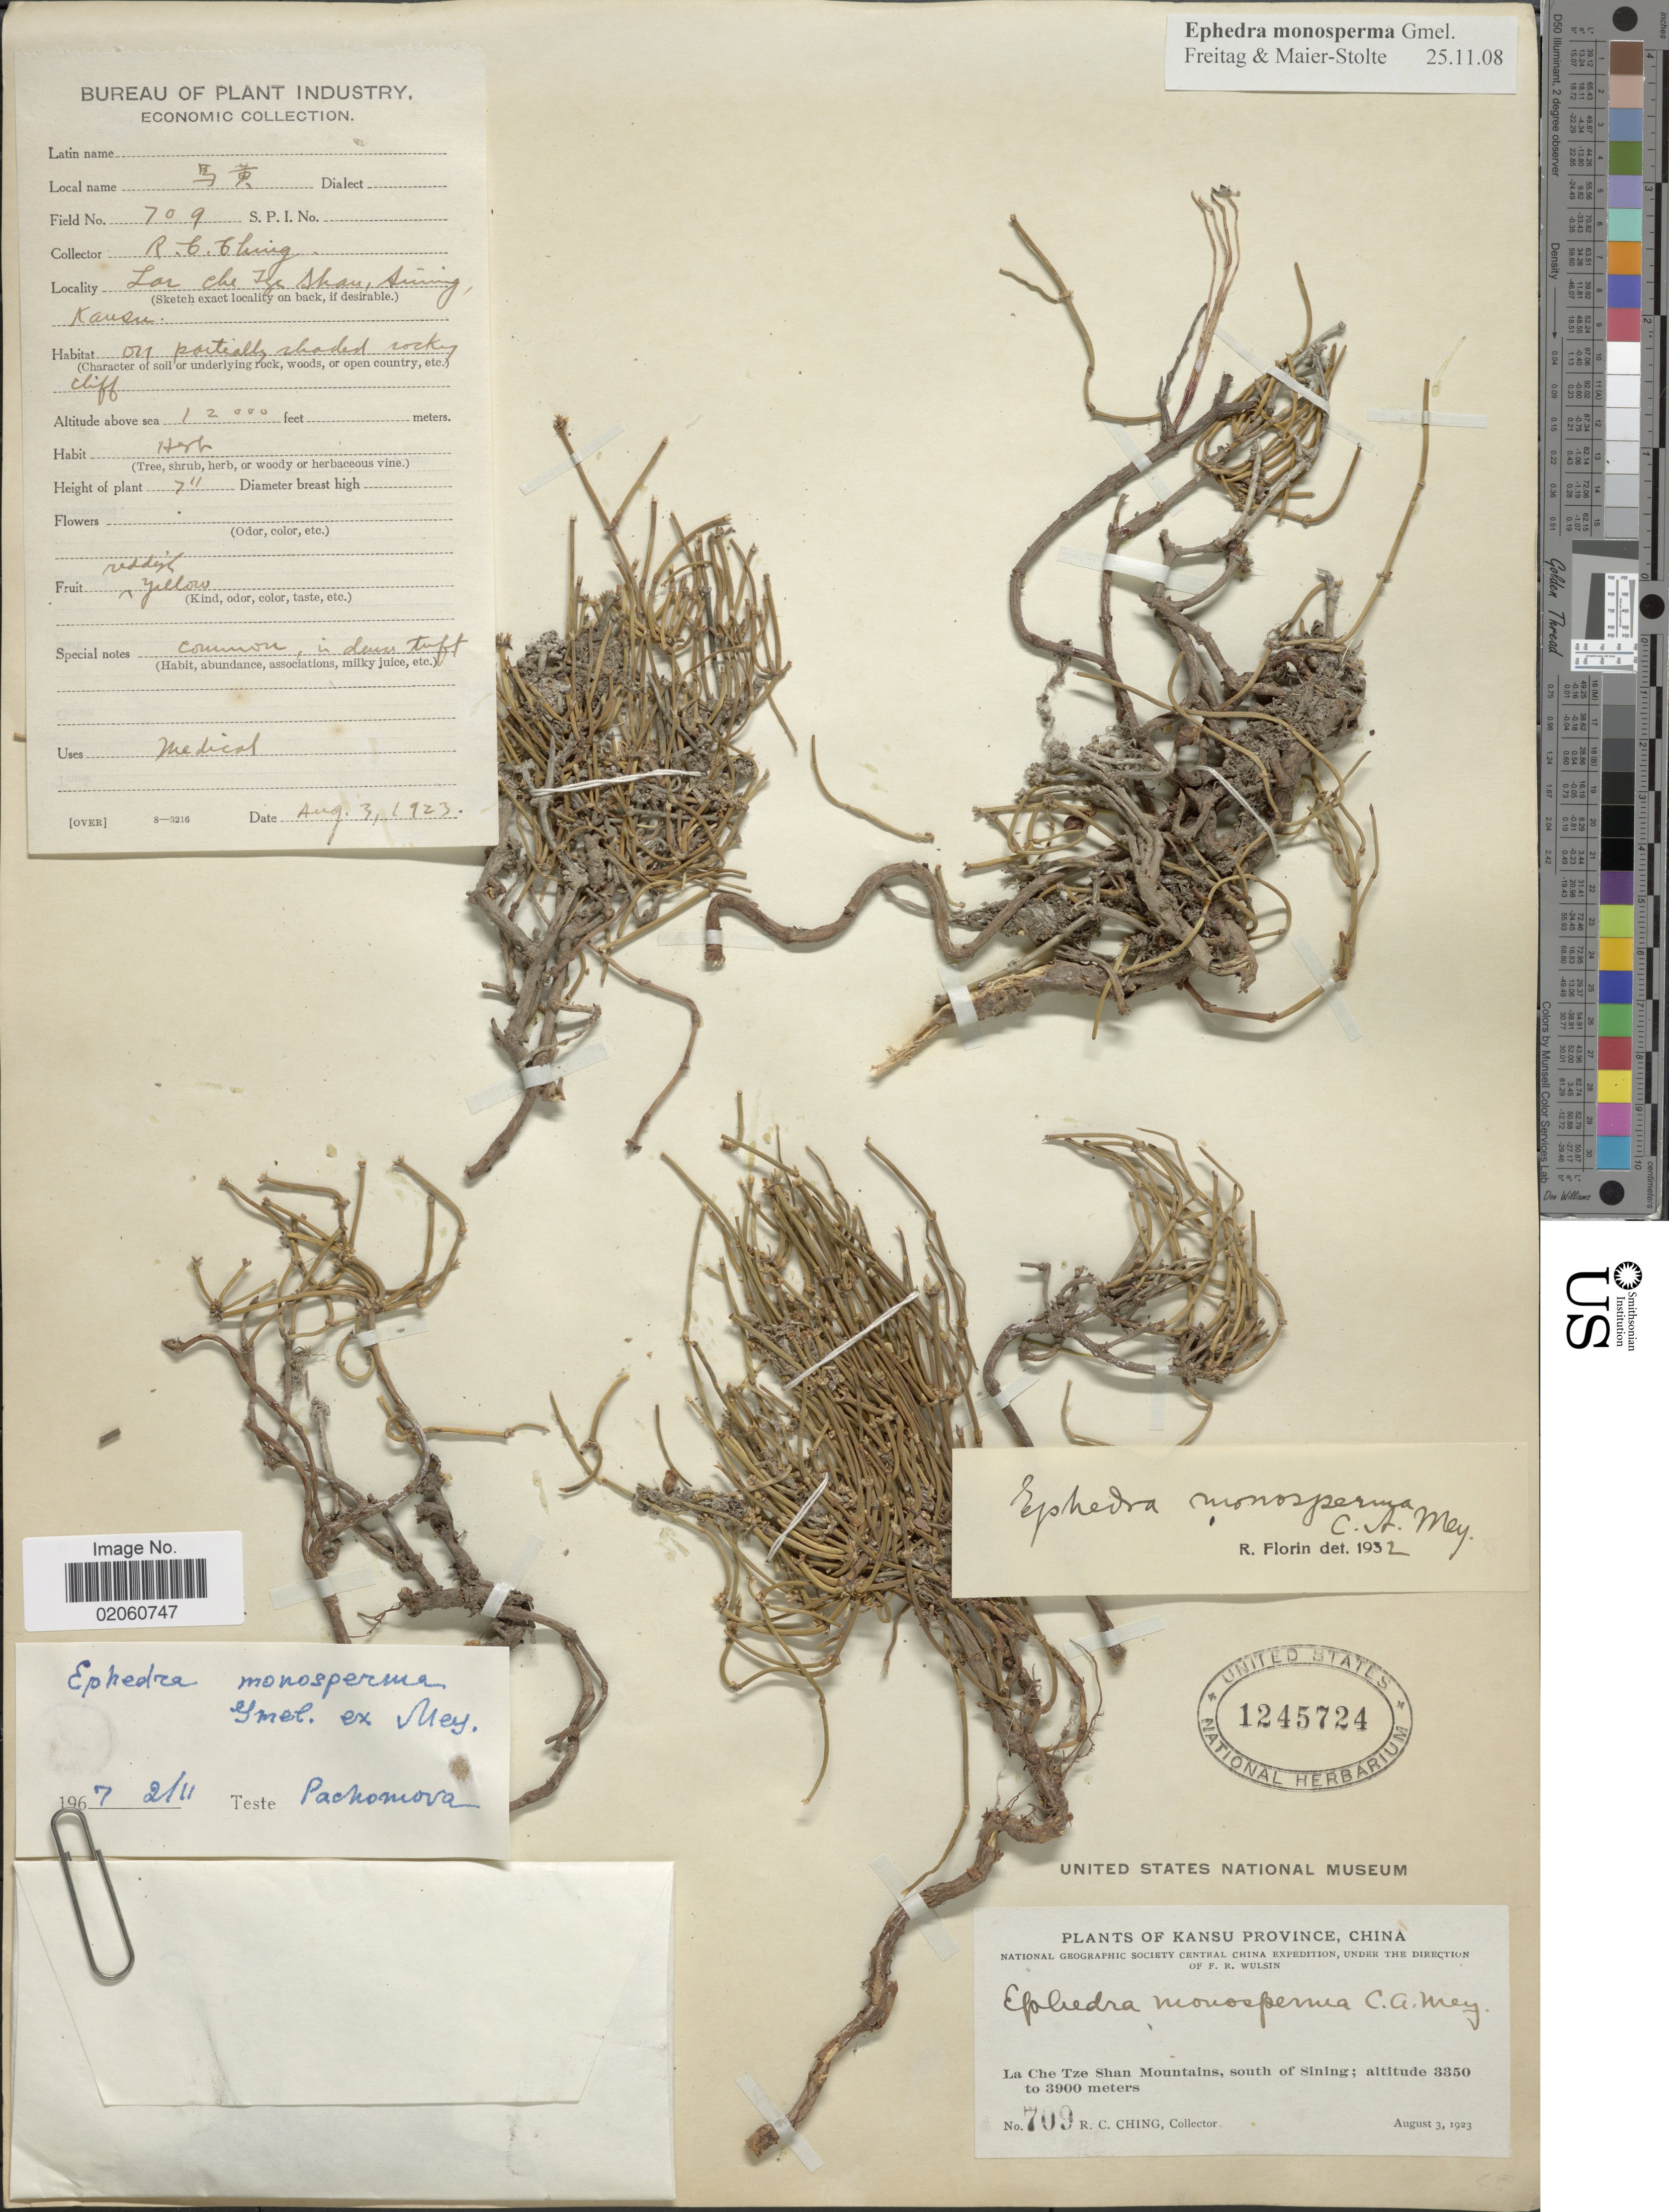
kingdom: Plantae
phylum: Tracheophyta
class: Gnetopsida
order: Ephedrales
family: Ephedraceae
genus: Ephedra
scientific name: Ephedra monosperma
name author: C.A. Mey.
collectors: R. C. Ching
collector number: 709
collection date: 1923-08-03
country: China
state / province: Gansu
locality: Kansu Province, La Che Tze Shan Mountains, south of Sining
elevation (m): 3350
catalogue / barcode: US 1245724